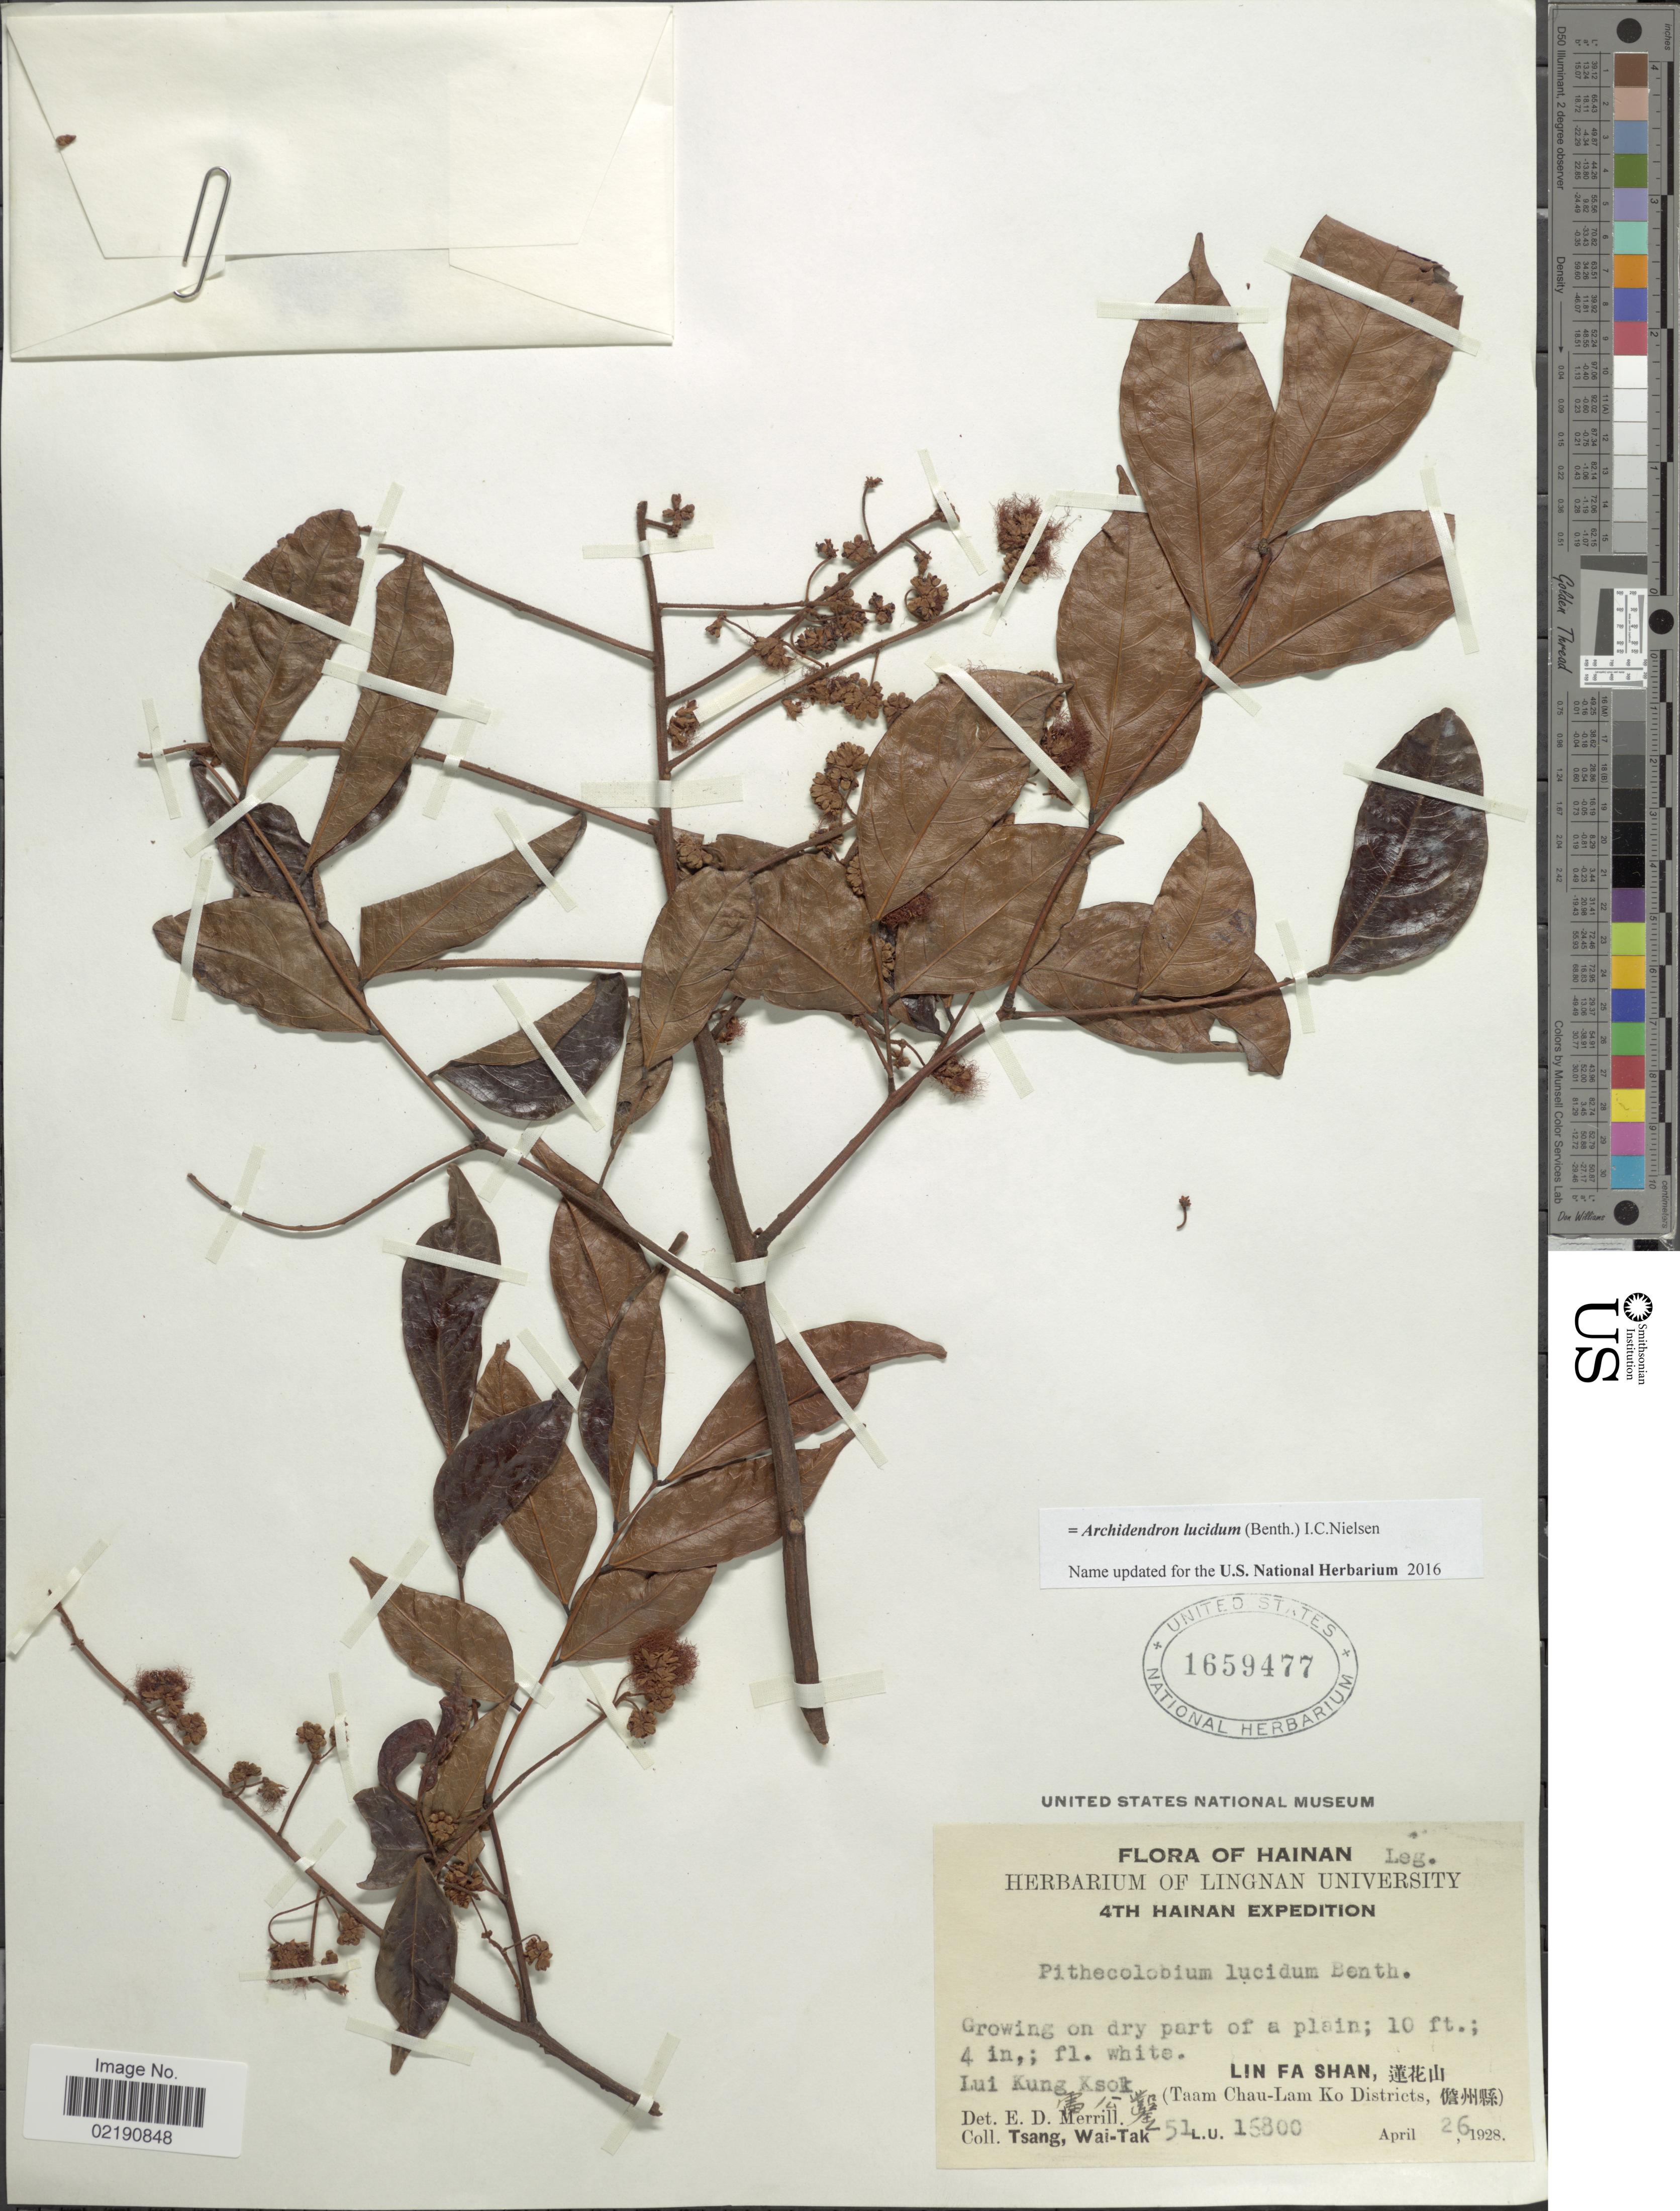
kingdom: Plantae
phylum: Tracheophyta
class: Magnoliopsida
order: Fabales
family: Fabaceae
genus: Archidendron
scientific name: Archidendron lucidum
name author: (Benth.) I.C. Nielsen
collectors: W. T. Tsang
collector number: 51/16800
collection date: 1928-04-26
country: China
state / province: Hainan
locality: Hainan, growing on dry part of a plain, Lin Fa Shan (Taam Chau-Lam Ko Districts), Lui Kung Ksok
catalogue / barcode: US 1659477